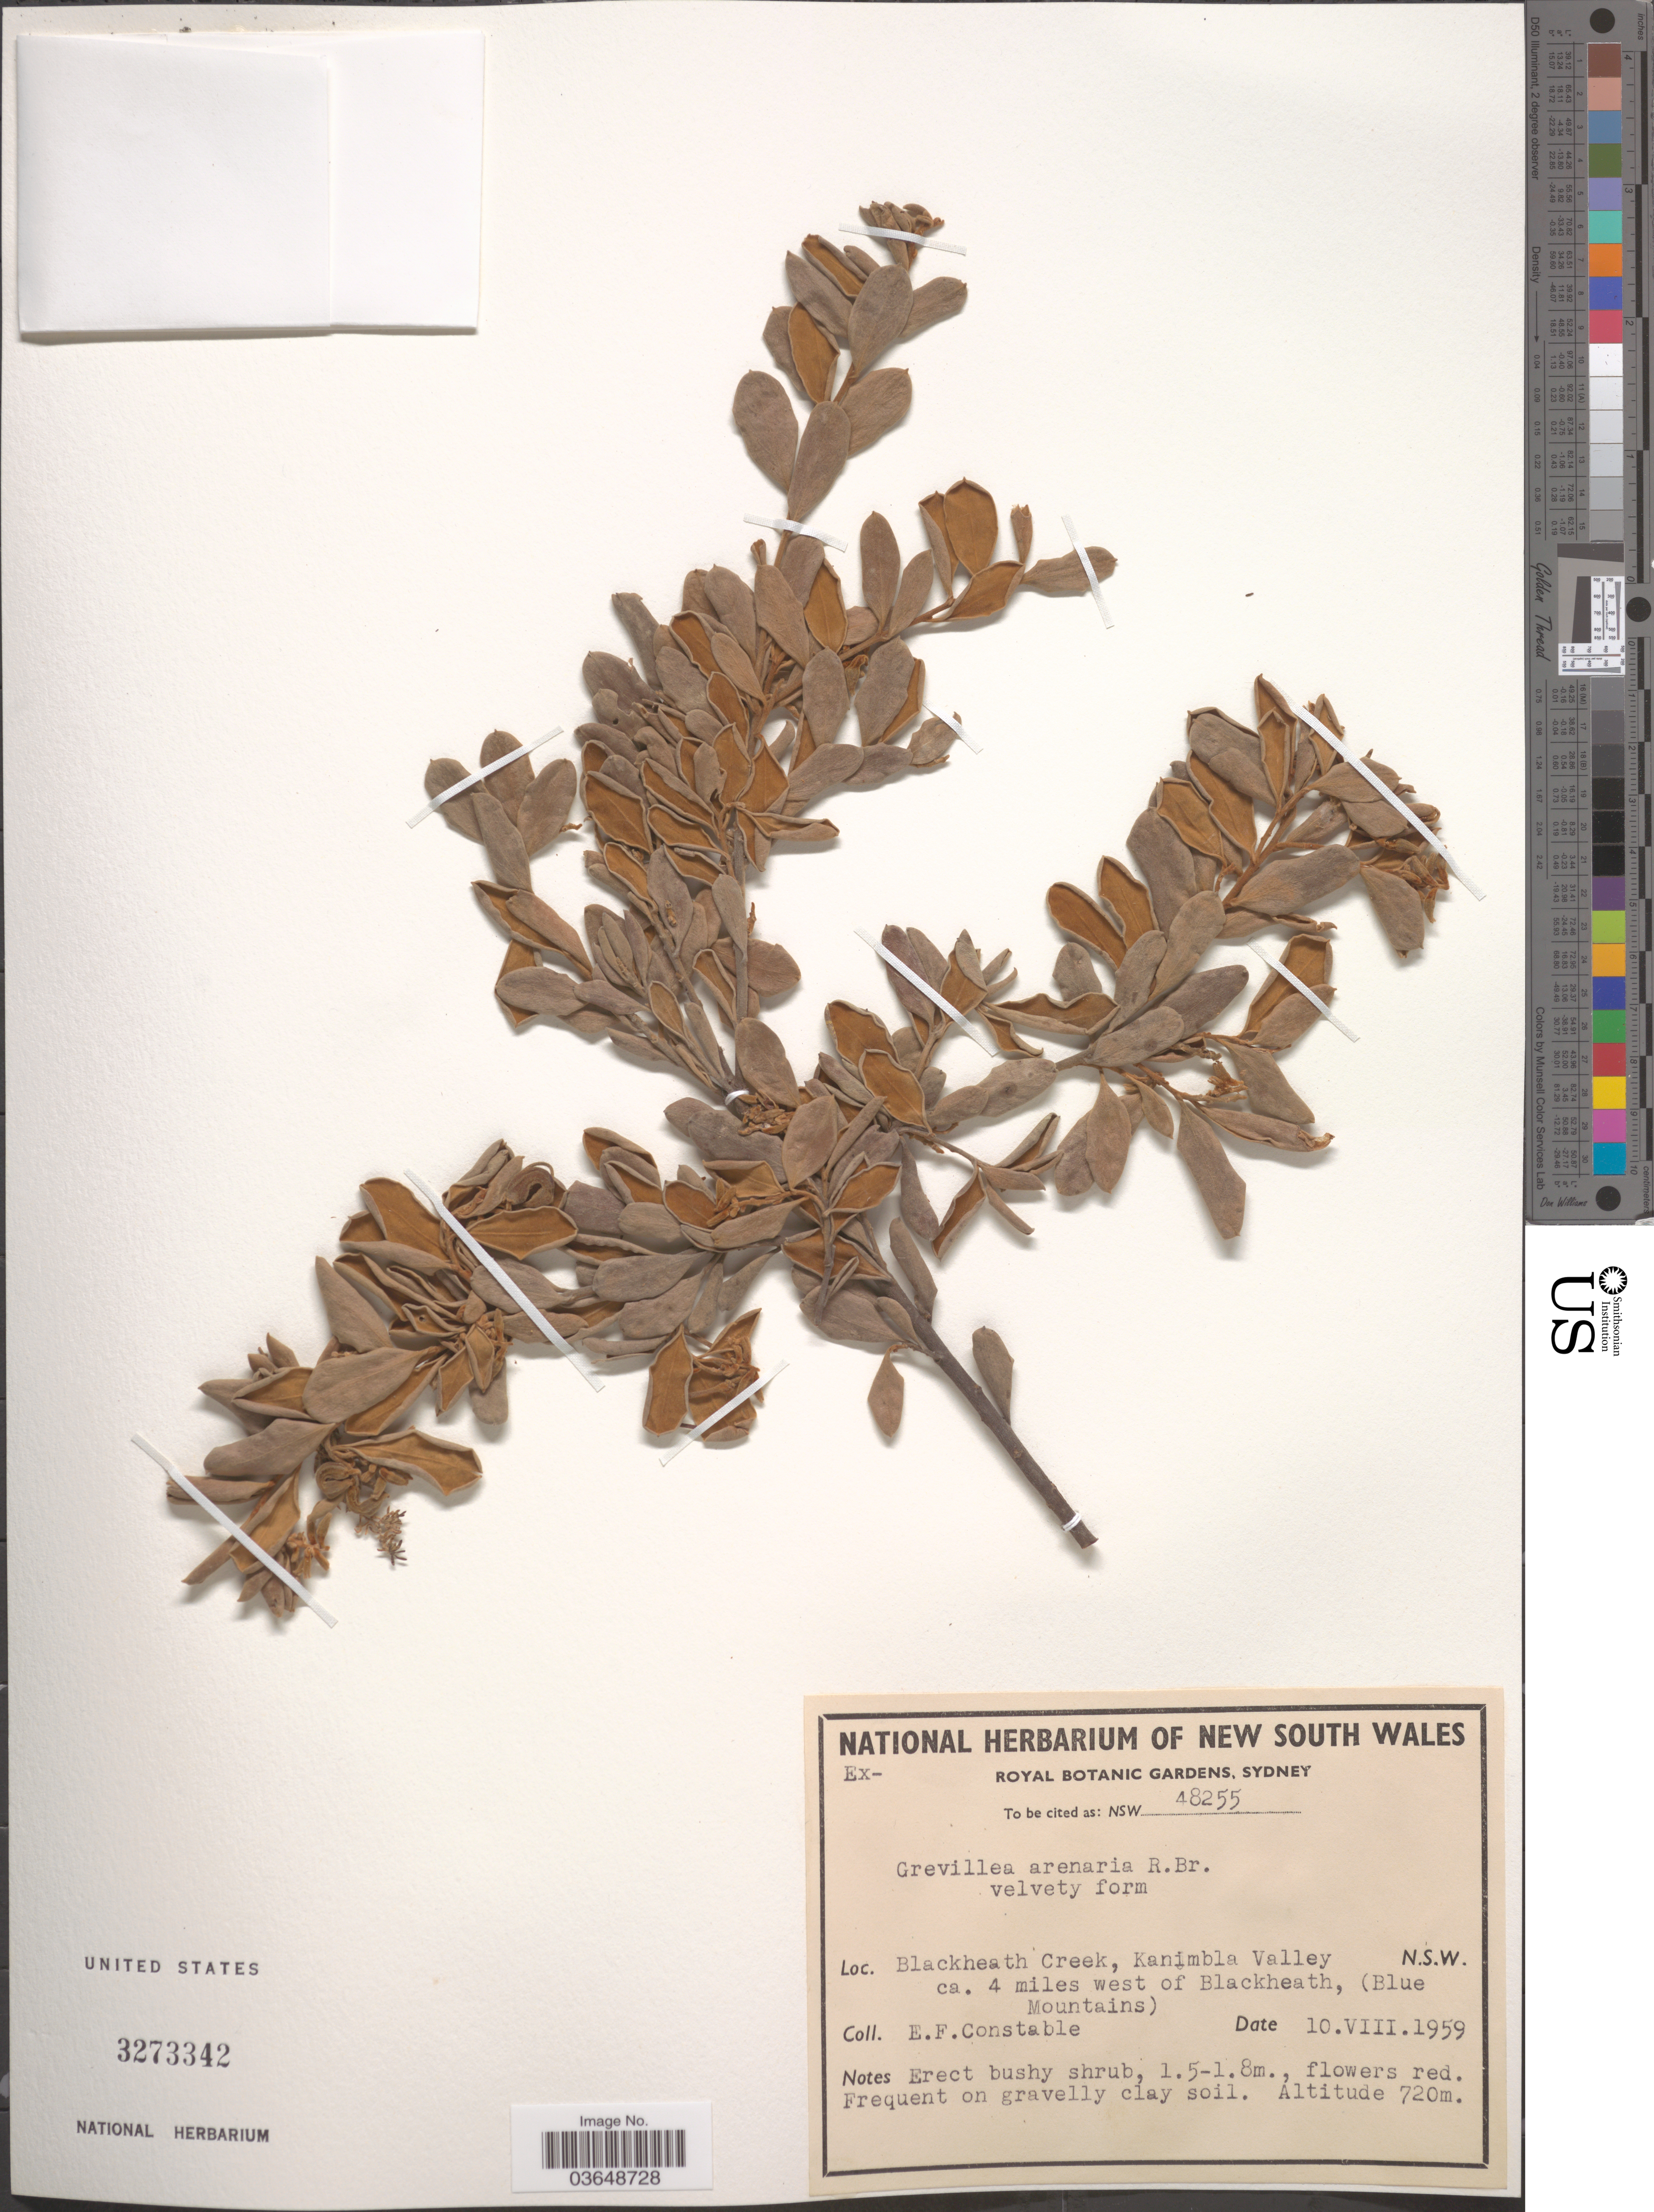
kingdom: Plantae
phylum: Tracheophyta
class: Magnoliopsida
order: Proteales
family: Proteaceae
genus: Grevillea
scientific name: Grevillea arenaria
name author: R. Br.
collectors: E. F. Constable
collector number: NSW48255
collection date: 1959-08-10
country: Australia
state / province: New South Wales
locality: Blackheath Creek, Kanimbla Valley ca. 4 miles west of Blackheath, (Blue Mountains).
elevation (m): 720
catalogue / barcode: US 3273342